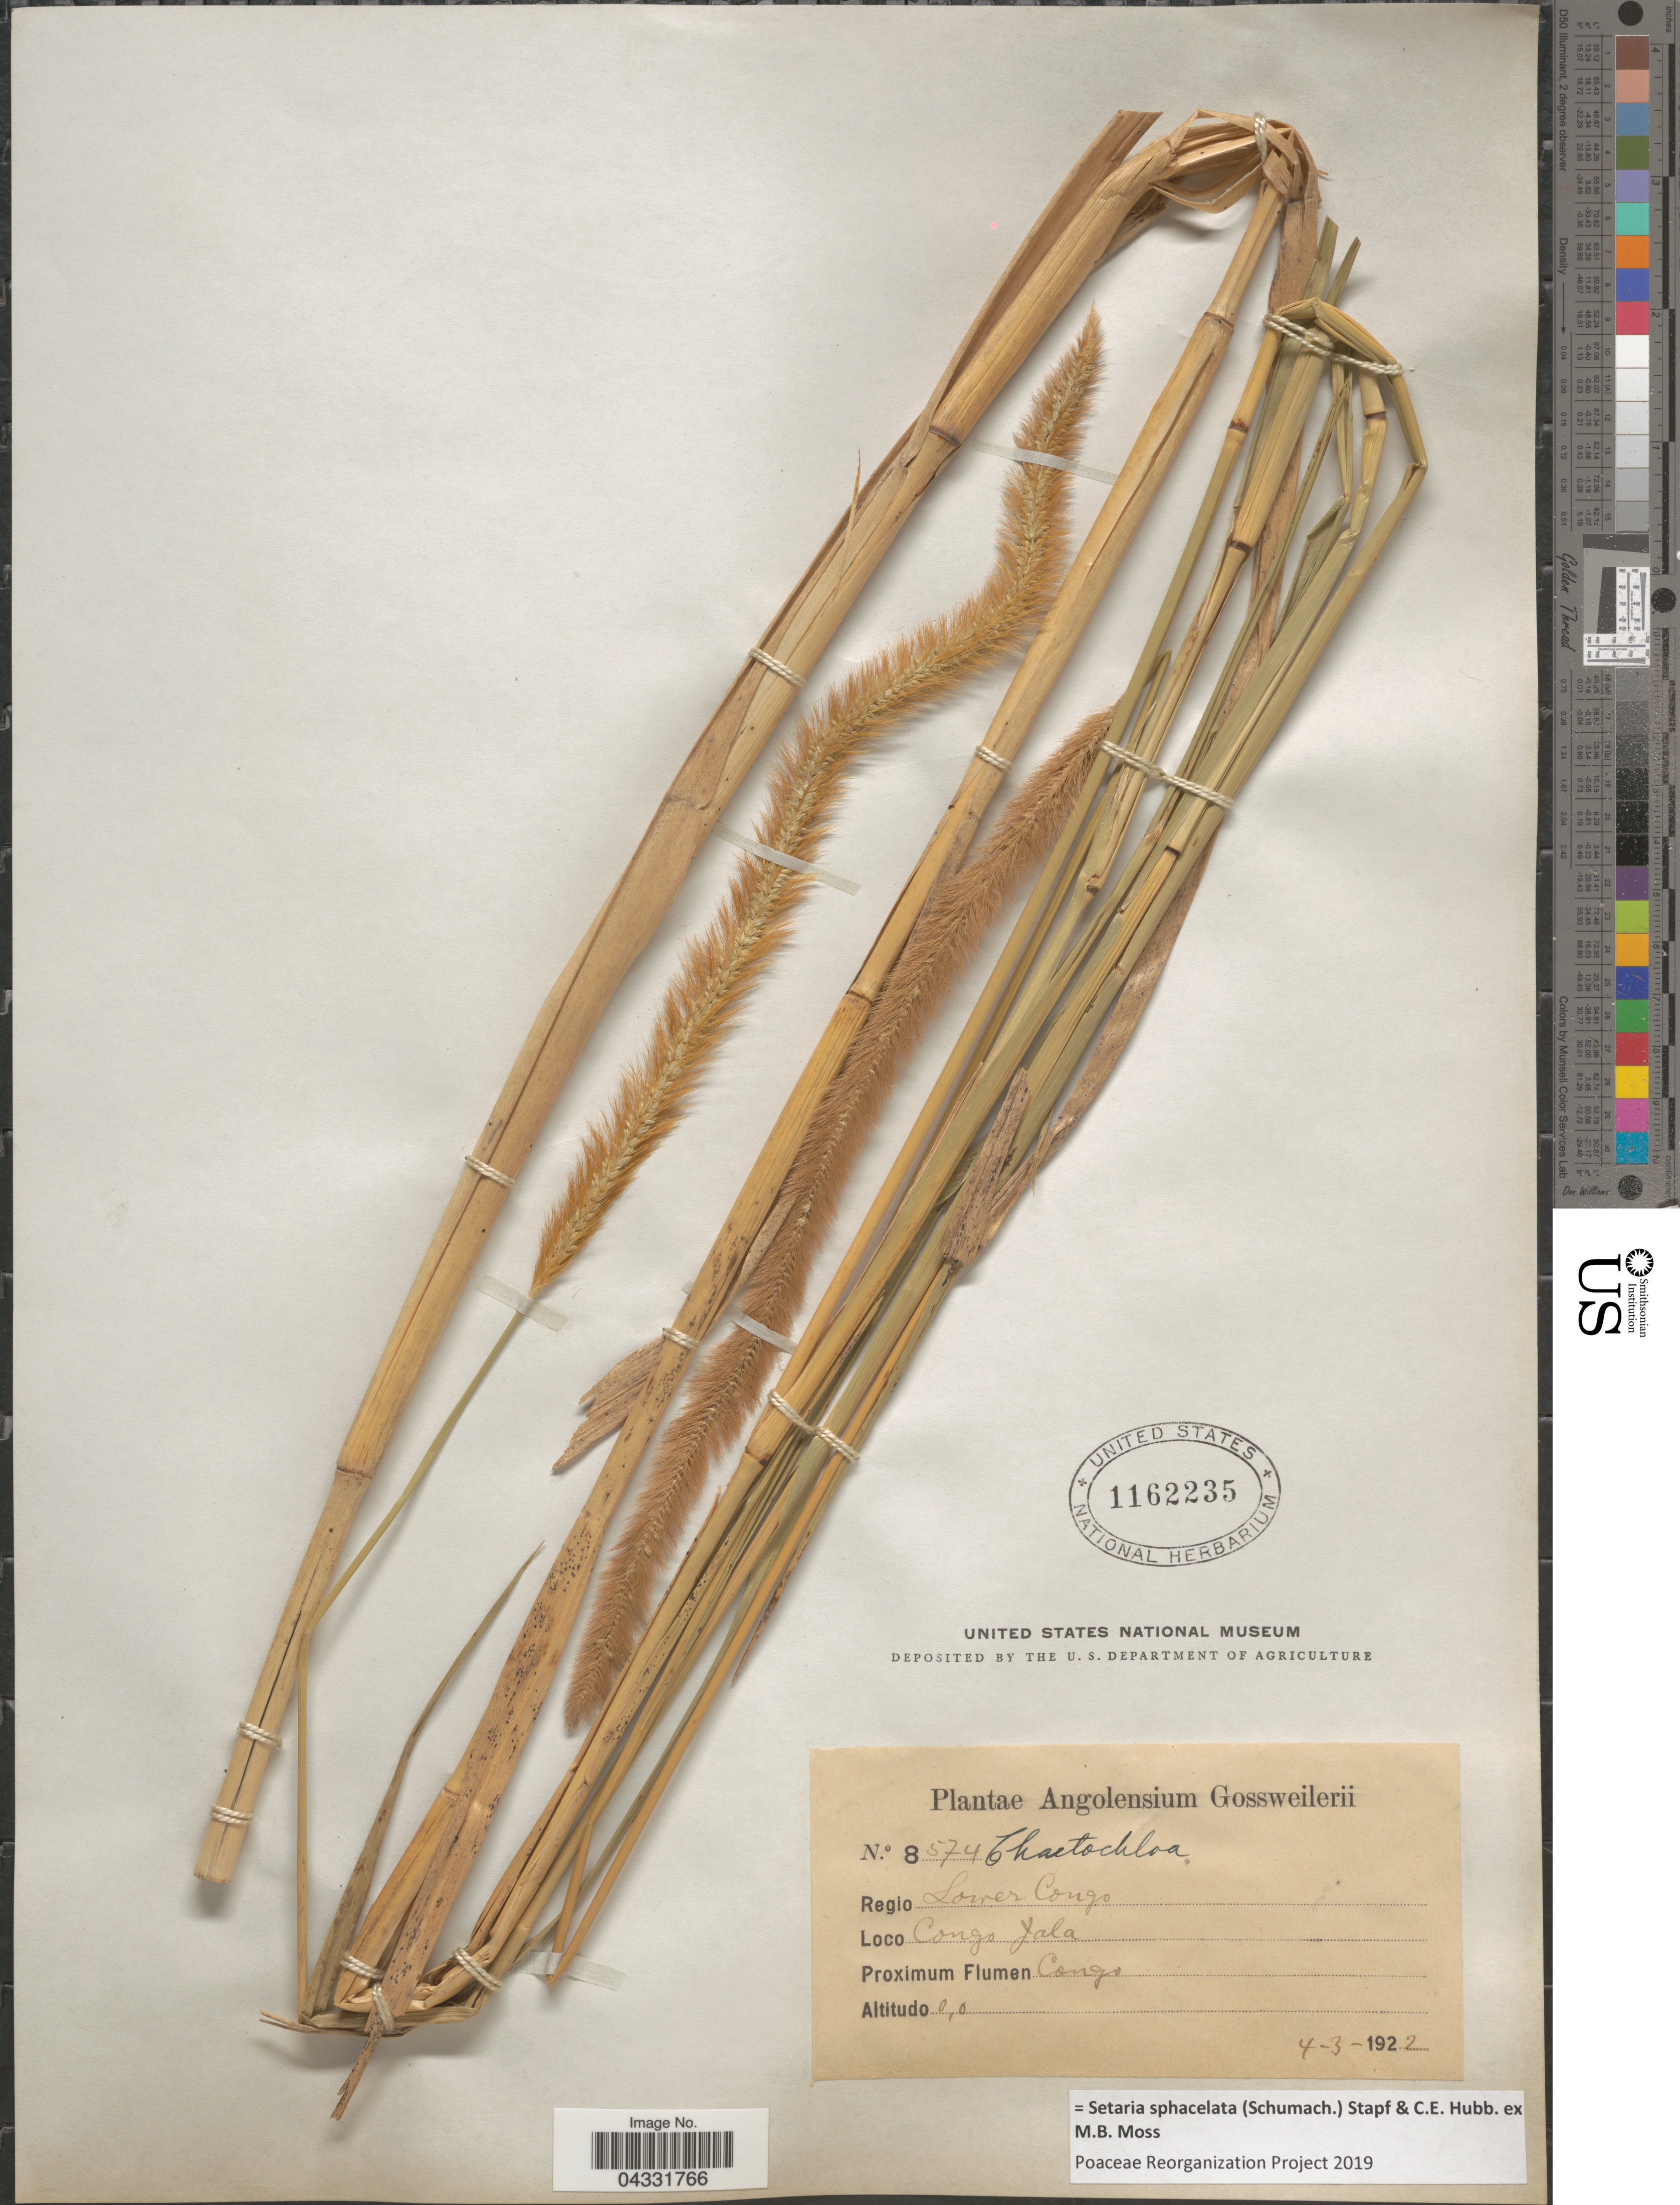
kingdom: Plantae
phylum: Tracheophyta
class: Liliopsida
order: Poales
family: Poaceae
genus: Setaria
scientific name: Setaria sphacelata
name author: (Schumach.) Stapf & Hubb. ex Moss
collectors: -. Gossweiler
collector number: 8574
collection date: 1922-03-04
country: Congo, Democratic Republic of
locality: Regio Lower Congo. Congo Yala. Proximum Flumen Congo.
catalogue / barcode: US 1162235